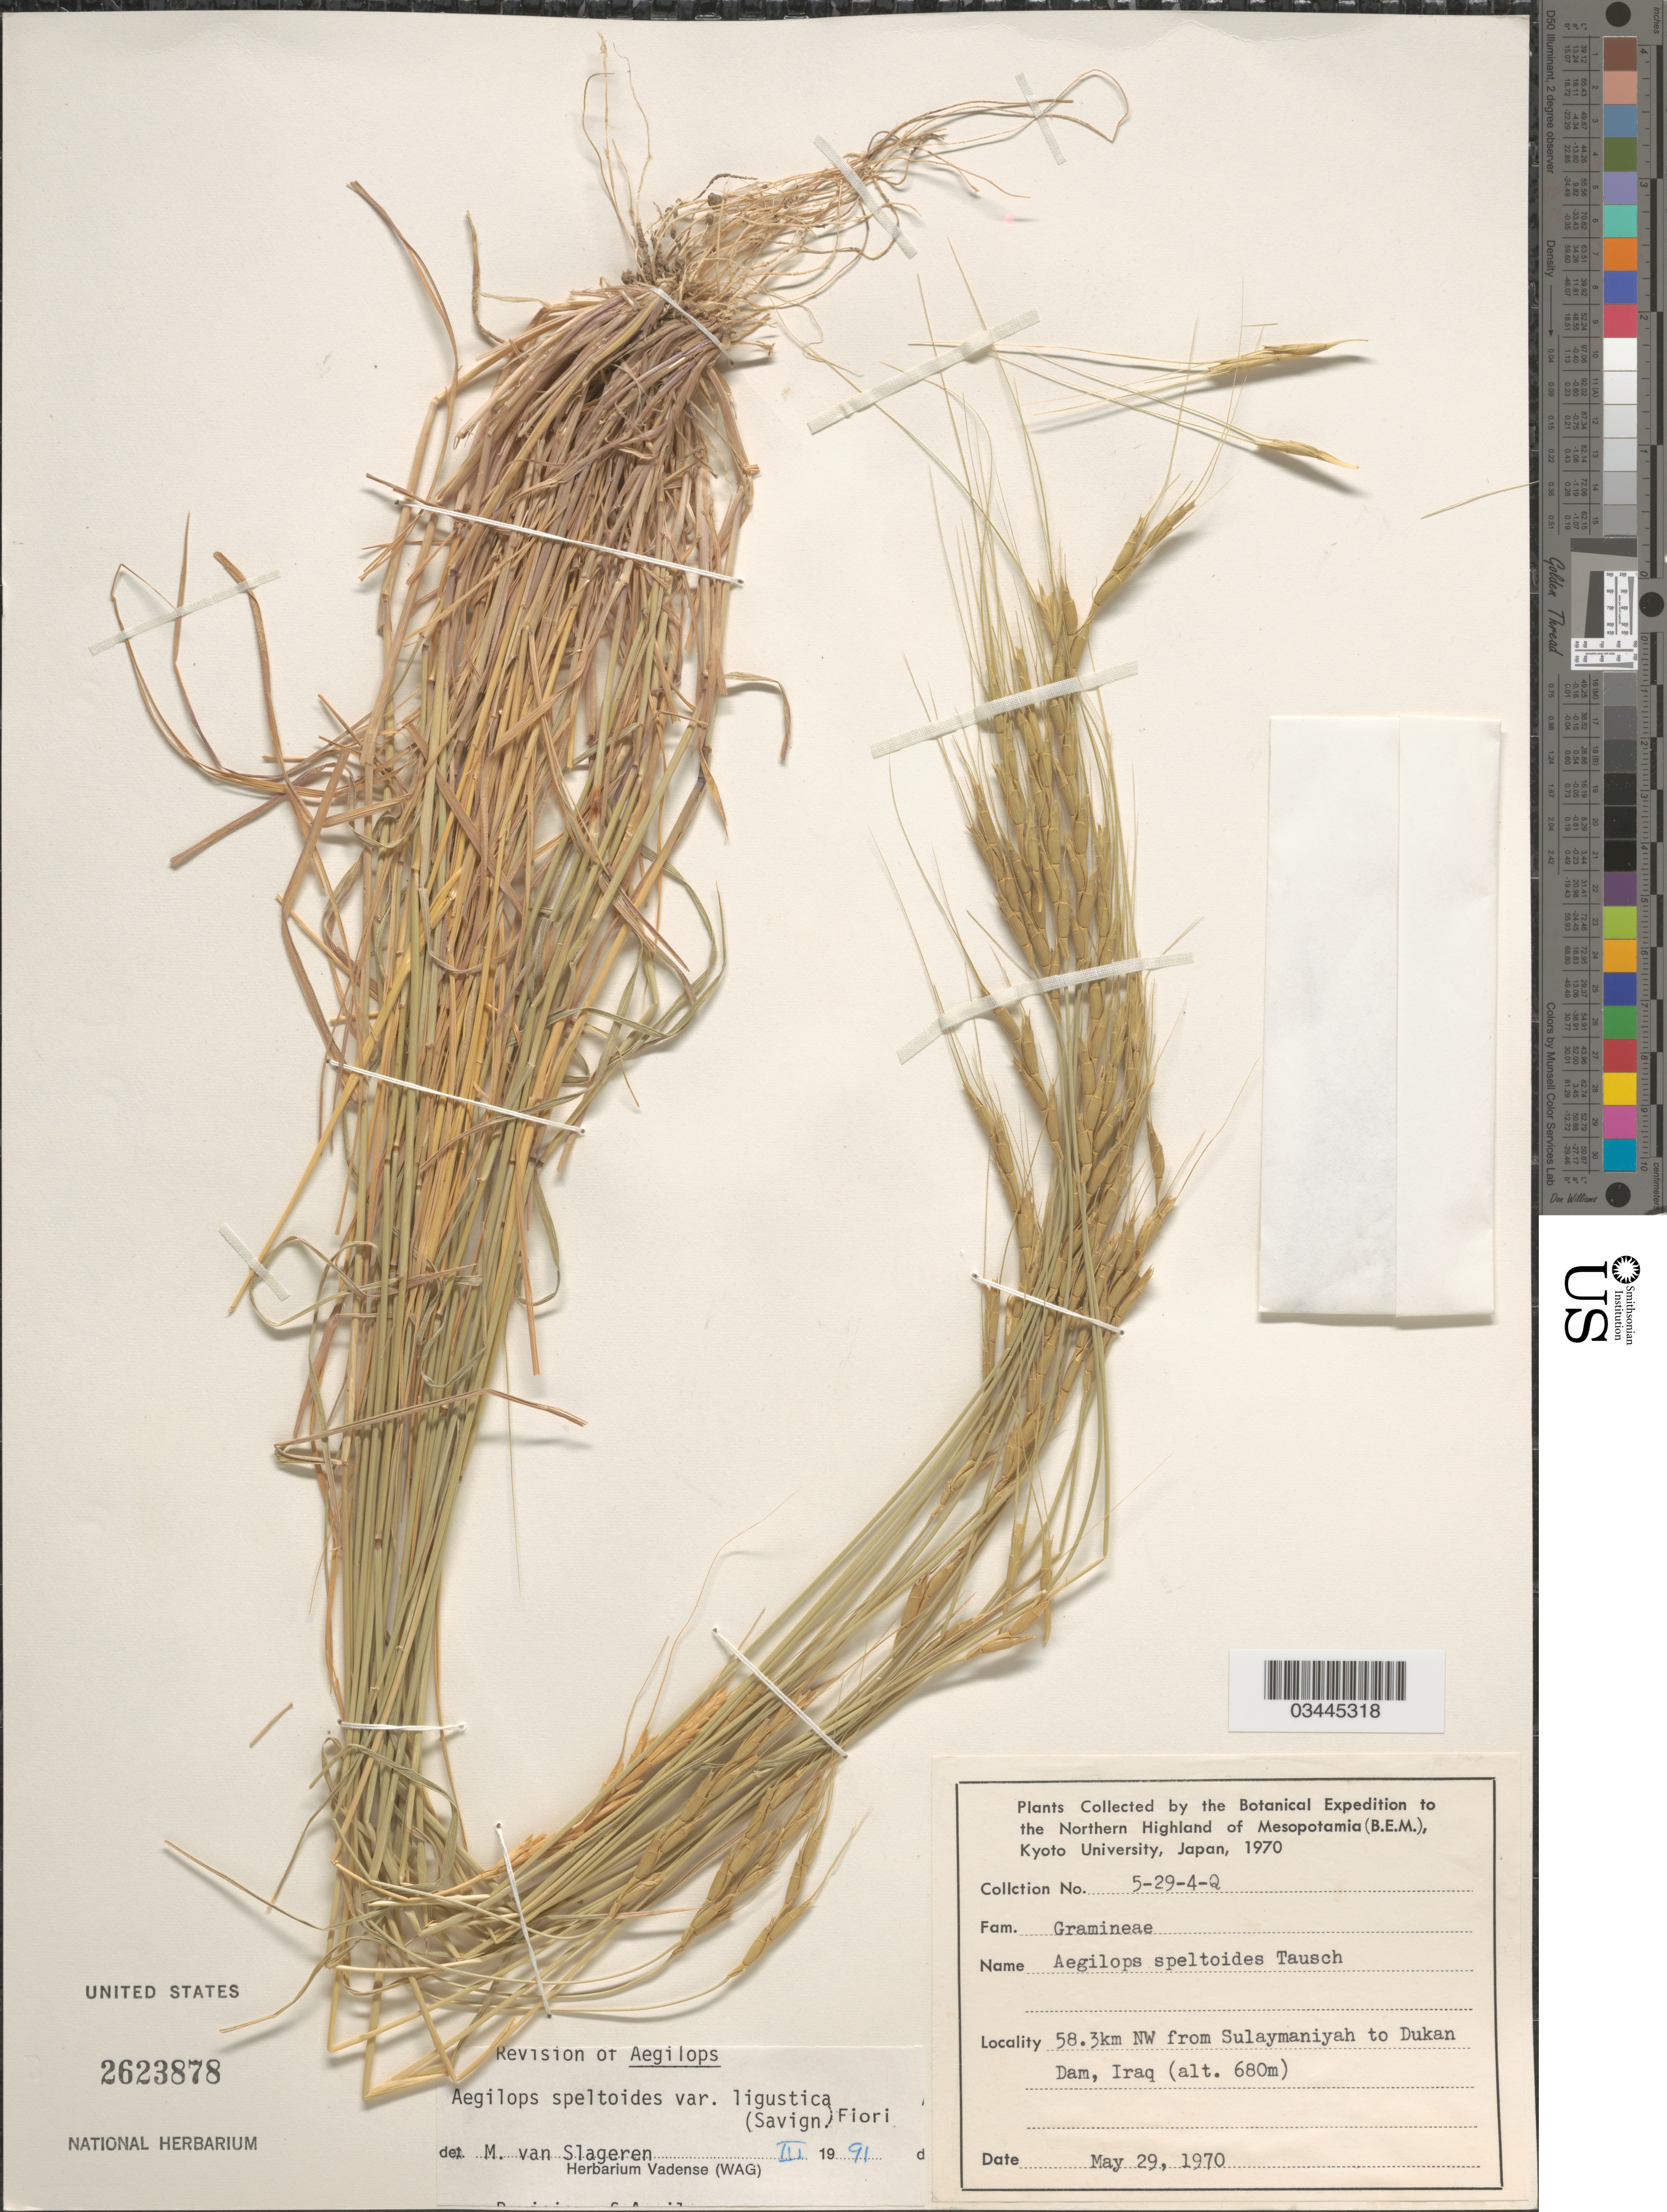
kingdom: Plantae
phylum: Tracheophyta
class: Liliopsida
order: Poales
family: Poaceae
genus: Aegilops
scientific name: Aegilops speltoides var. ligustica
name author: (Savign.) Fiori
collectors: The Botanical Expedition to the Northern Highland of Mesopotamia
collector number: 5-29-4-Q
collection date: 1970-05-29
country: Iraq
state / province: As Sulaymānīyah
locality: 58.36km NW from Sulaymaniyah to Dukan Dam.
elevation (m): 680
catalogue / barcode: US 2623878